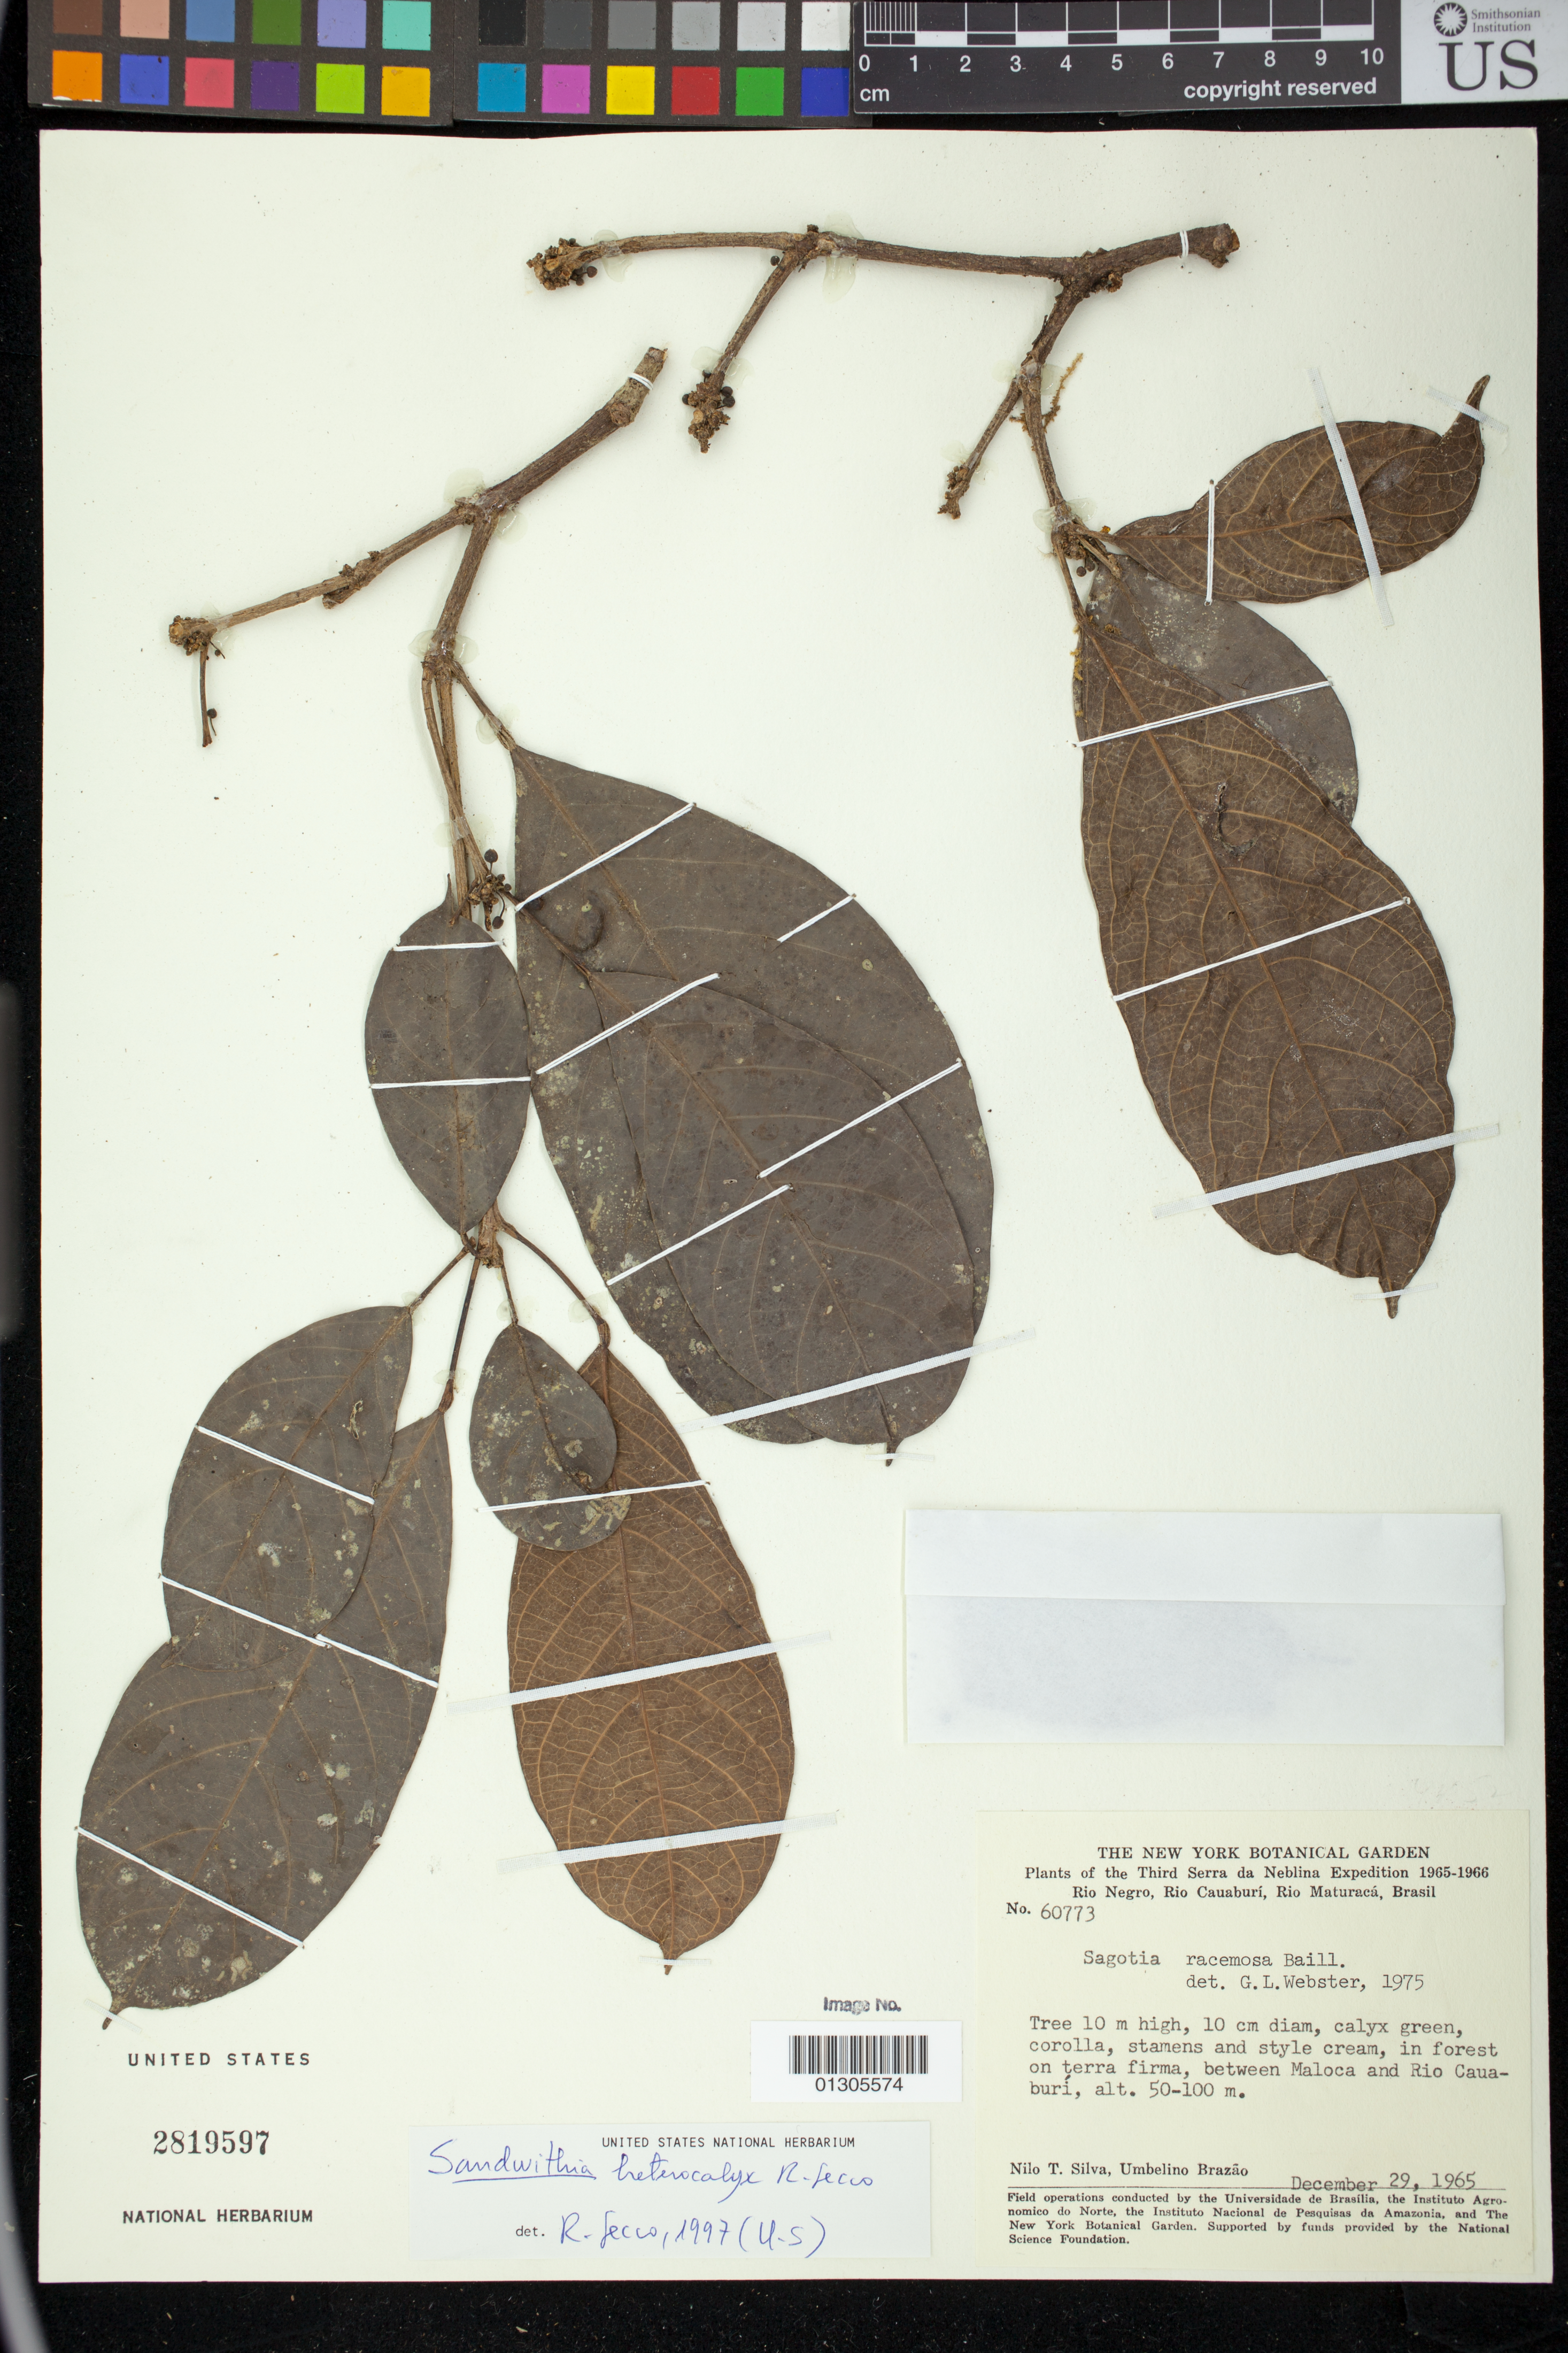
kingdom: Plantae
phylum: Tracheophyta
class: Magnoliopsida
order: Malpighiales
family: Euphorbiaceae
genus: Sagotia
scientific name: Sagotia racemosa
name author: Baill.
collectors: N. T. Silva & U. Brazão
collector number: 60773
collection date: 1965-12-29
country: Brazil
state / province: Amazonas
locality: between Maloca and Rio Cauaburi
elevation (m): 50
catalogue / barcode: US 2819597